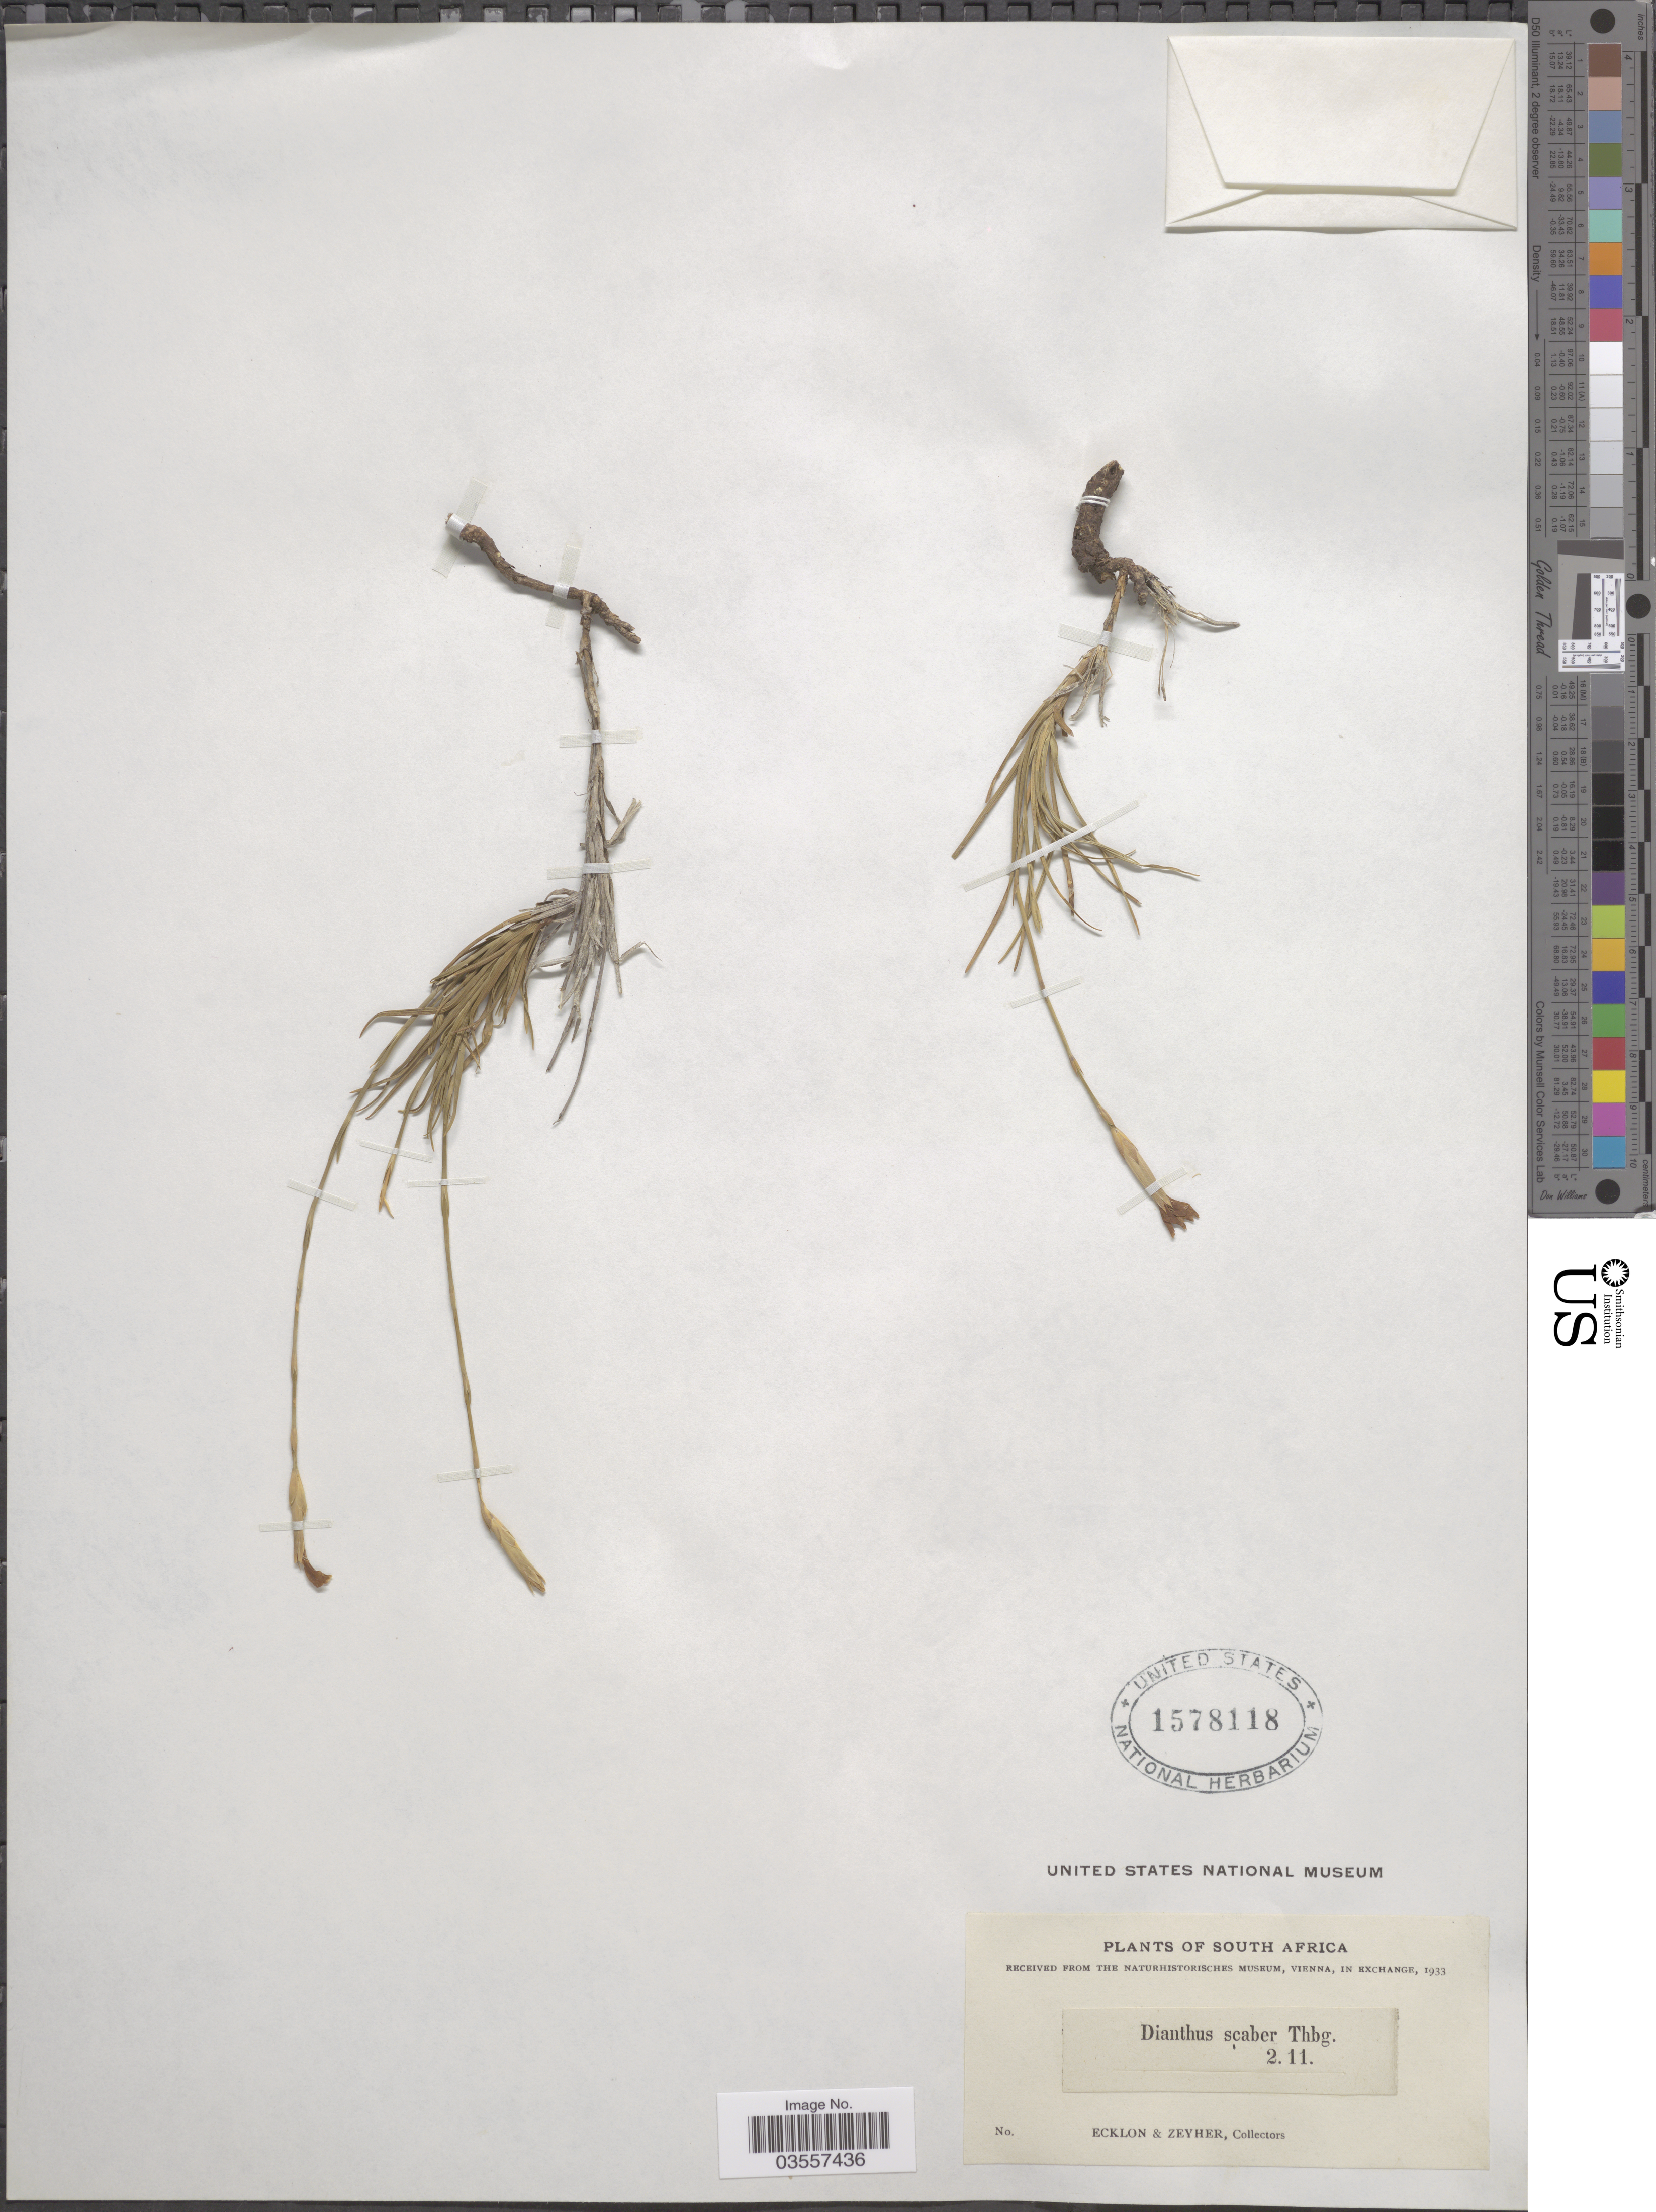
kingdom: Plantae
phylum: Tracheophyta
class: Magnoliopsida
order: Caryophyllales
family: Caryophyllaceae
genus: Dianthus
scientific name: Dianthus scaber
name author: Chaix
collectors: -. Ecklon & -. Zeyher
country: South Africa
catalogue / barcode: US 1578118